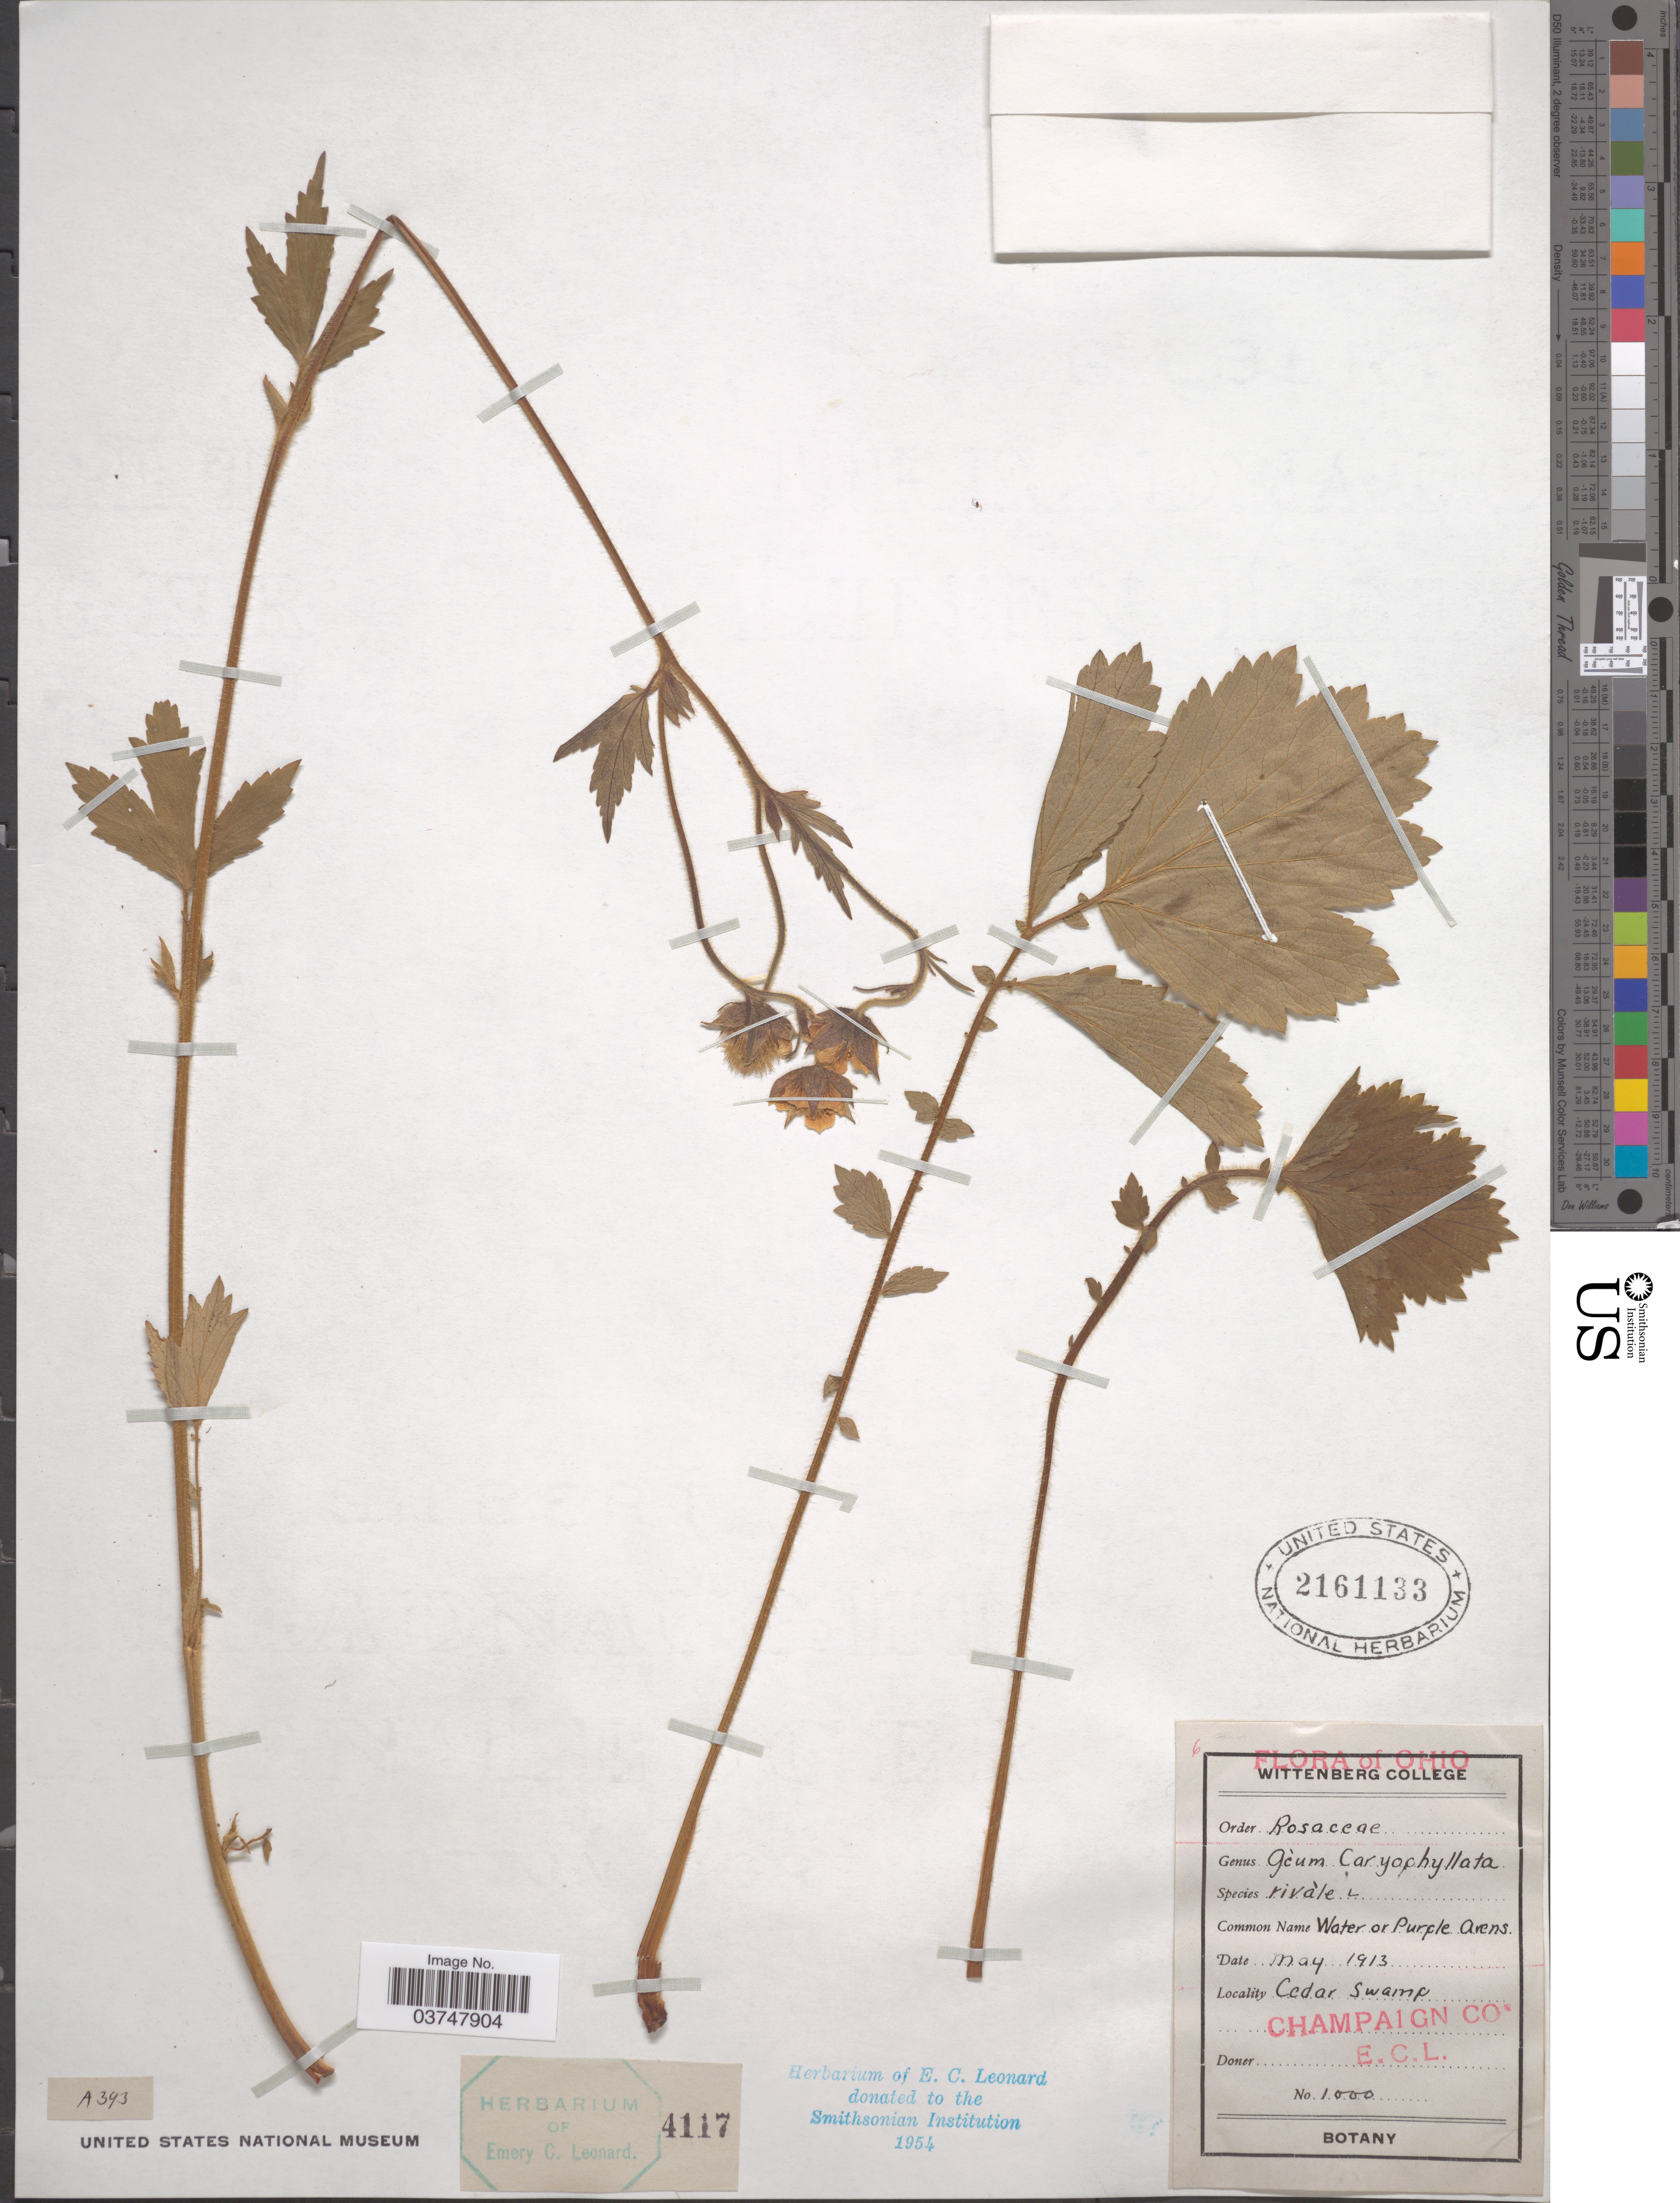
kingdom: Plantae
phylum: Tracheophyta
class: Magnoliopsida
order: Rosales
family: Rosaceae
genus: Geum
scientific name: Geum rivale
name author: L.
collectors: E. C. Leonard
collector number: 1000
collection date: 1913-05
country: United States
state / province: Ohio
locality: Cedar Swamp. Champaign Co.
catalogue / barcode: US 2161133